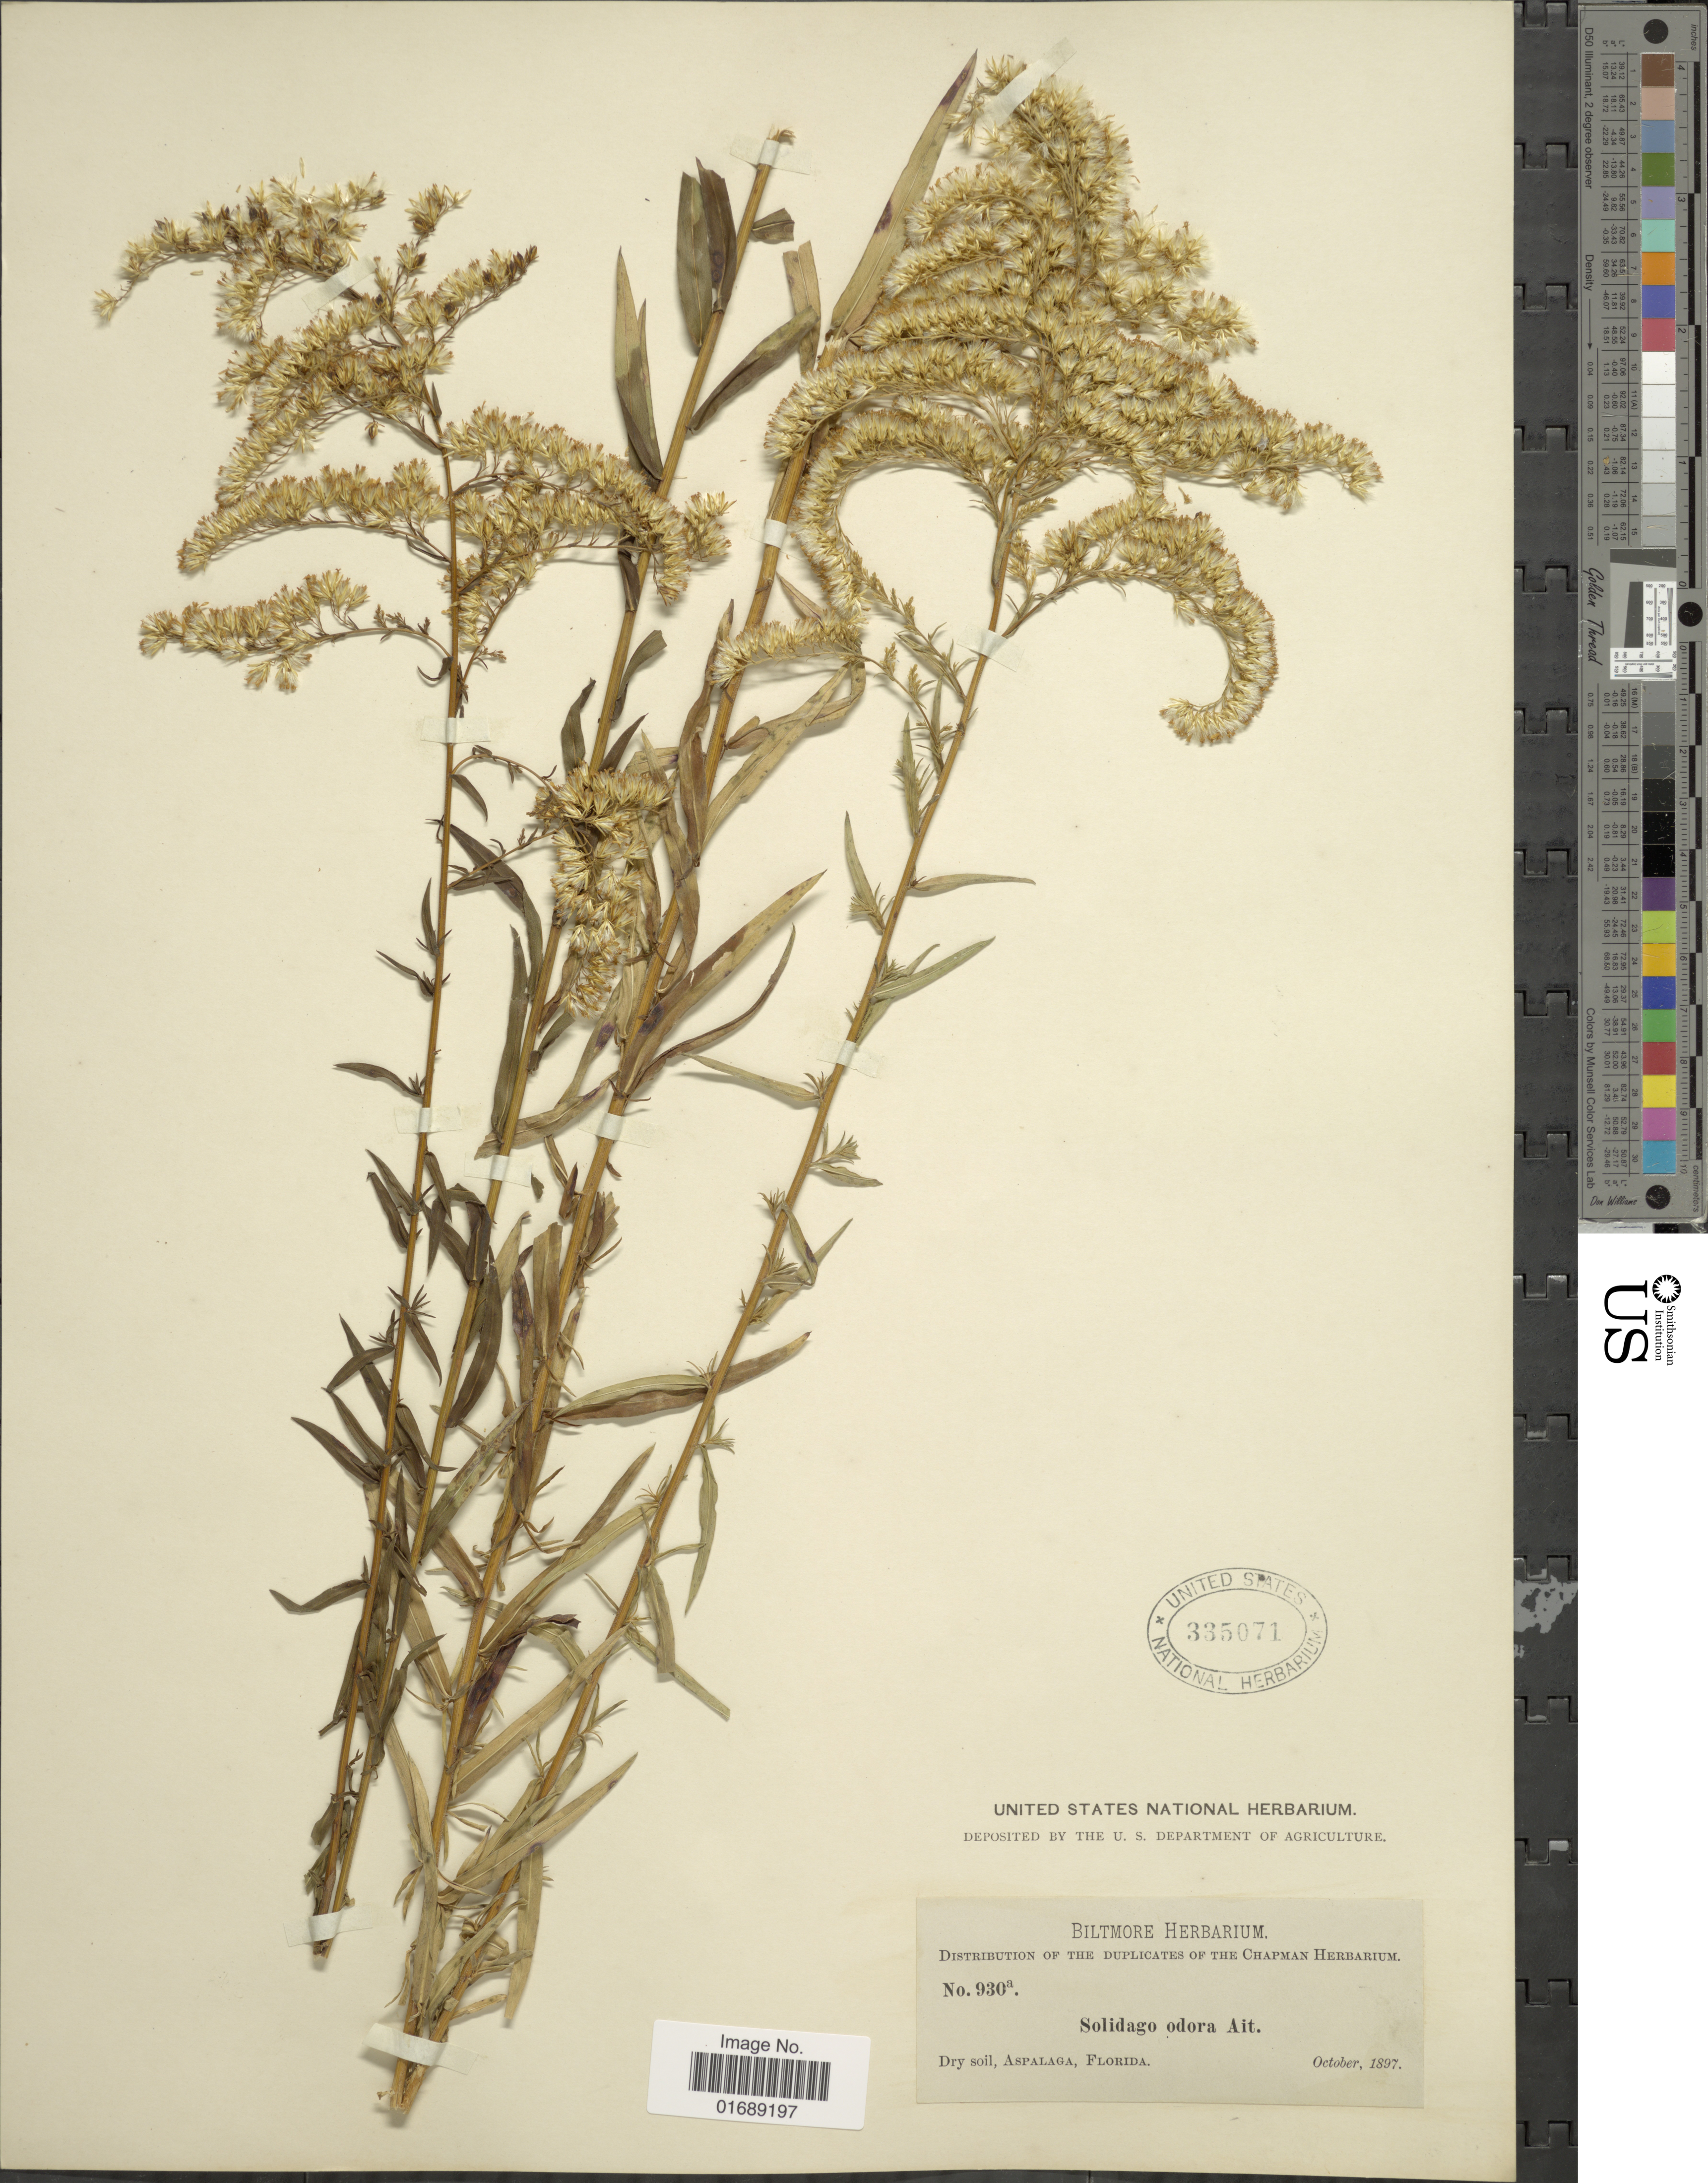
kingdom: Plantae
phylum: Tracheophyta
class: Magnoliopsida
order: Asterales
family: Asteraceae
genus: Solidago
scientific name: Solidago odora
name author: Aiton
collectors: ex herb. Biltmore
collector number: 930a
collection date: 1897-10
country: United States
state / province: Florida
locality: Aspalaga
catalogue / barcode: US 335071